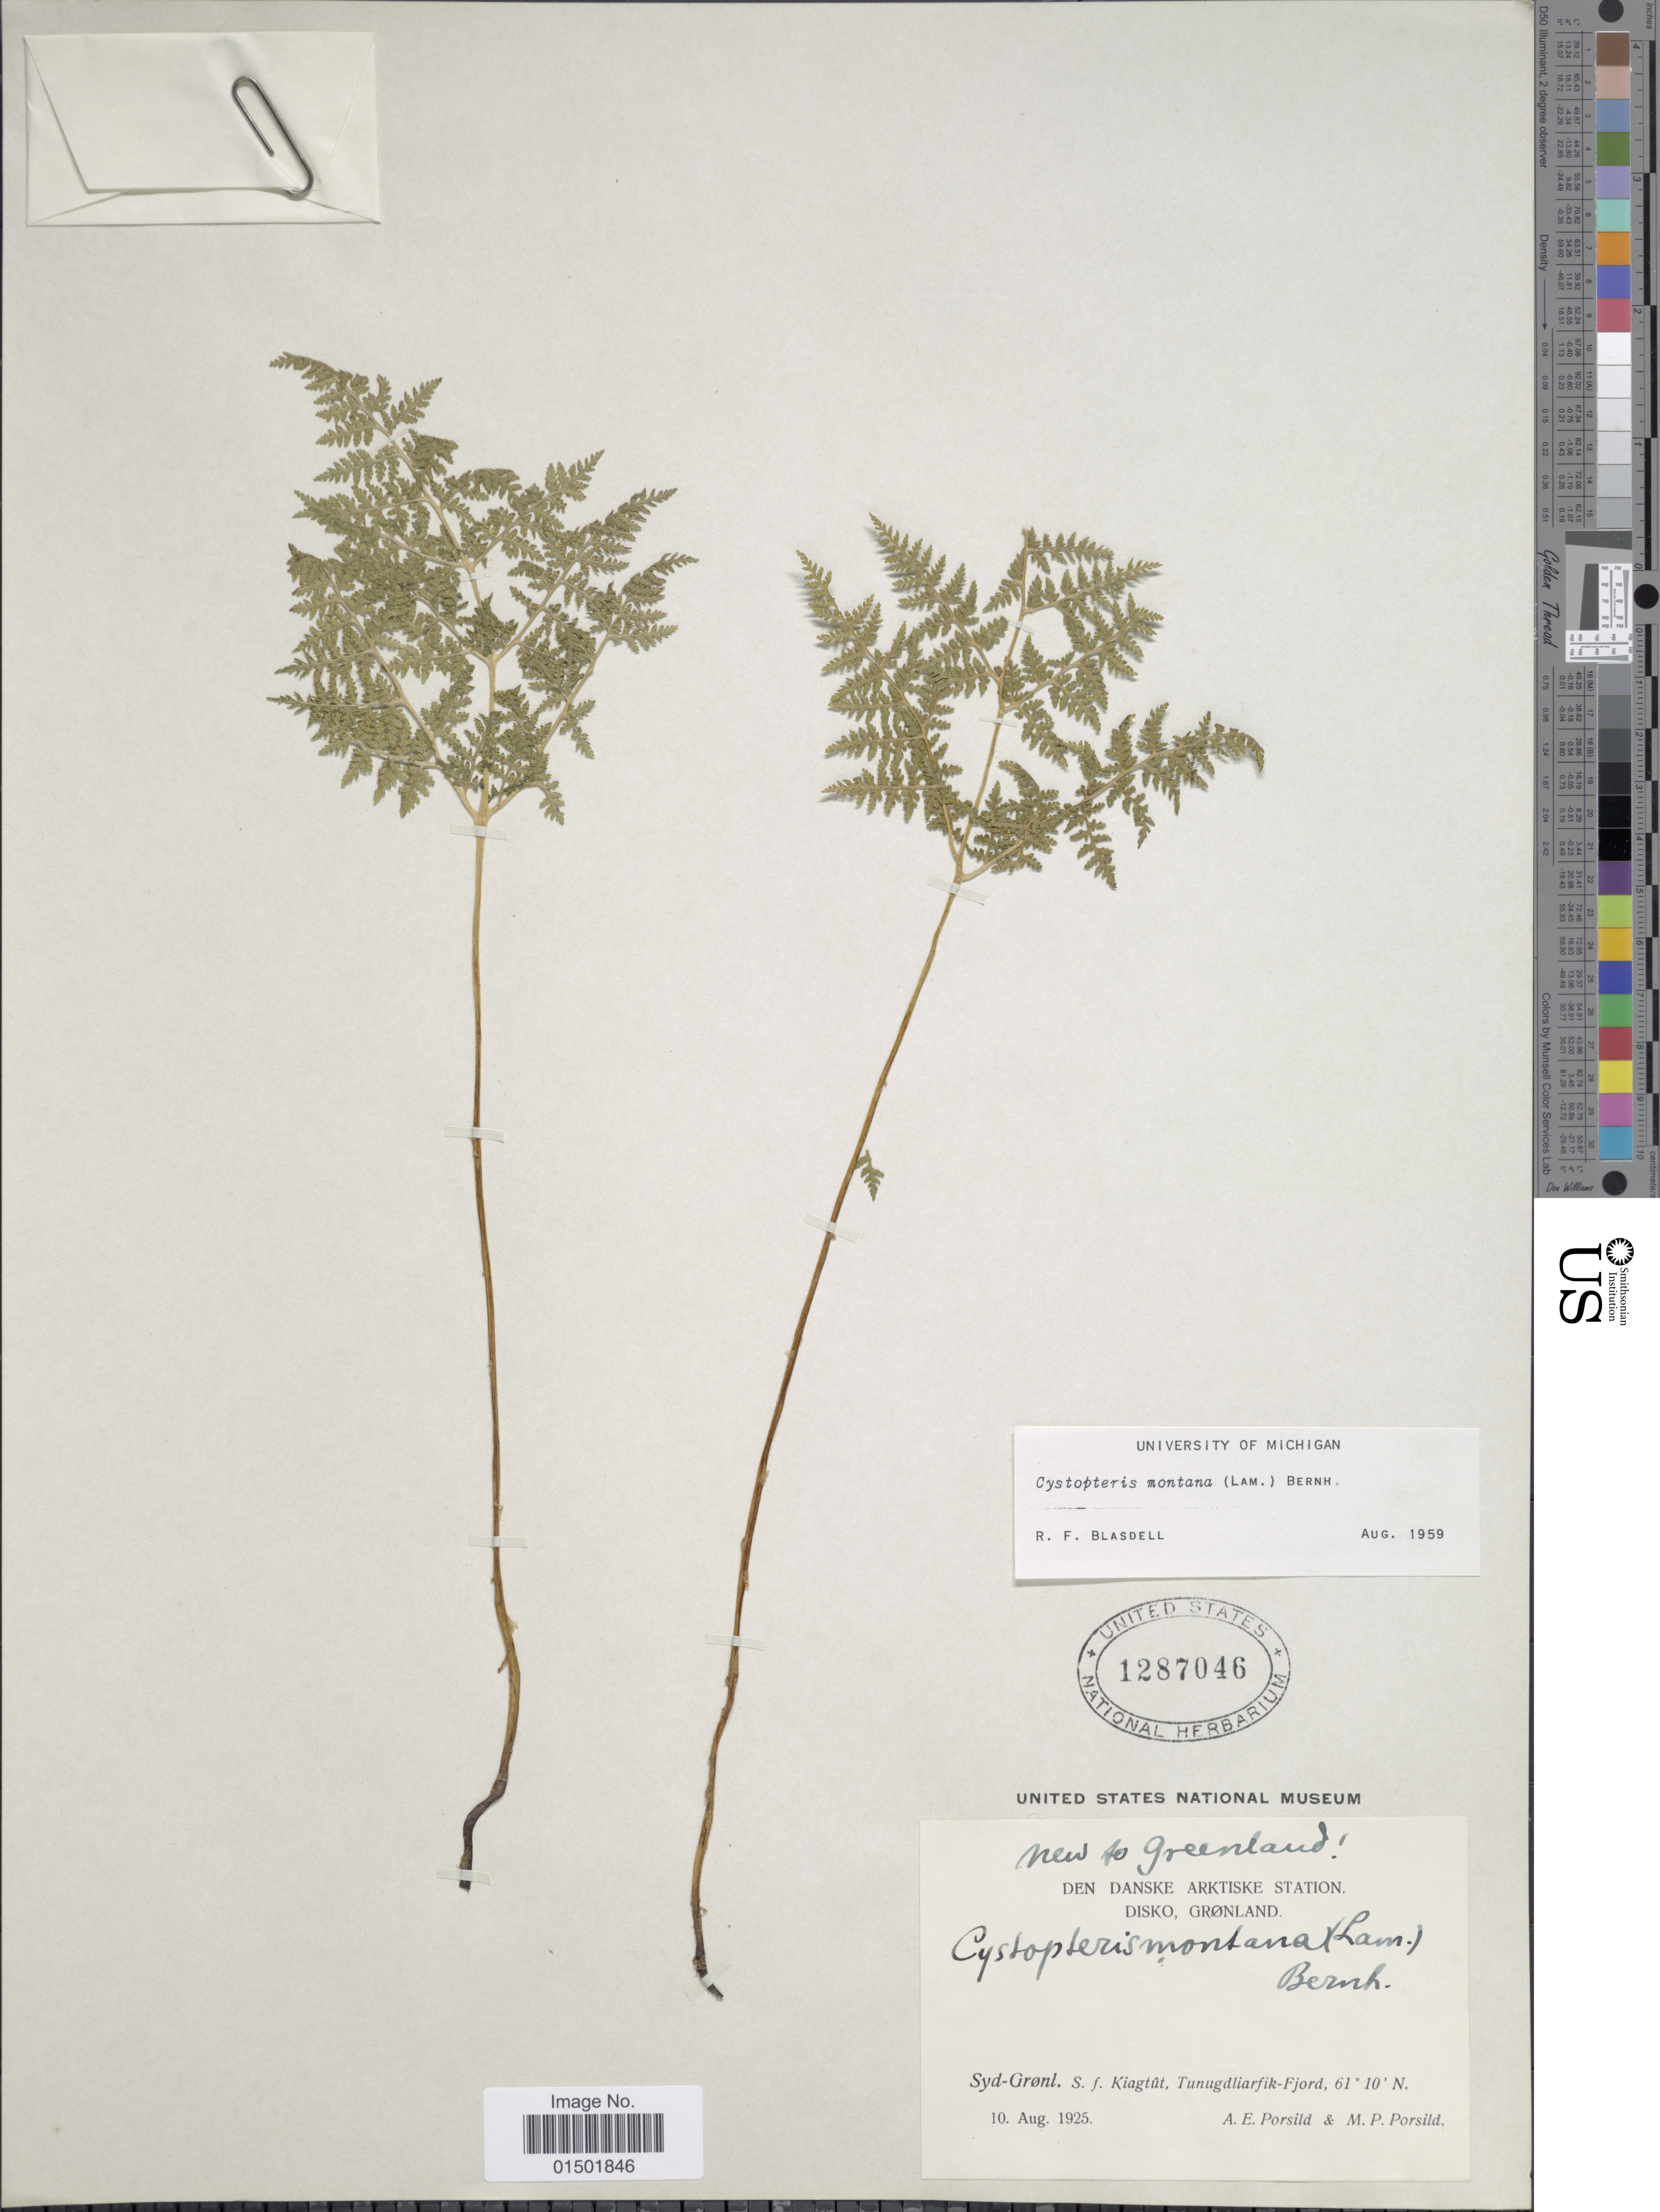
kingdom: Plantae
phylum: Tracheophyta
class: Polypodiopsida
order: Polypodiales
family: Cystopteridaceae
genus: Cystopteris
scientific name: Cystopteris montana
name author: (Lam.) Desv.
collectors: A. E. Porsild & M. P. Porsild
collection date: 1925-08-10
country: Greenland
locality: Syd-Gronl. S.F. Kiagtut, Tunugdliarfik-Fjord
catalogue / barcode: US 1287046